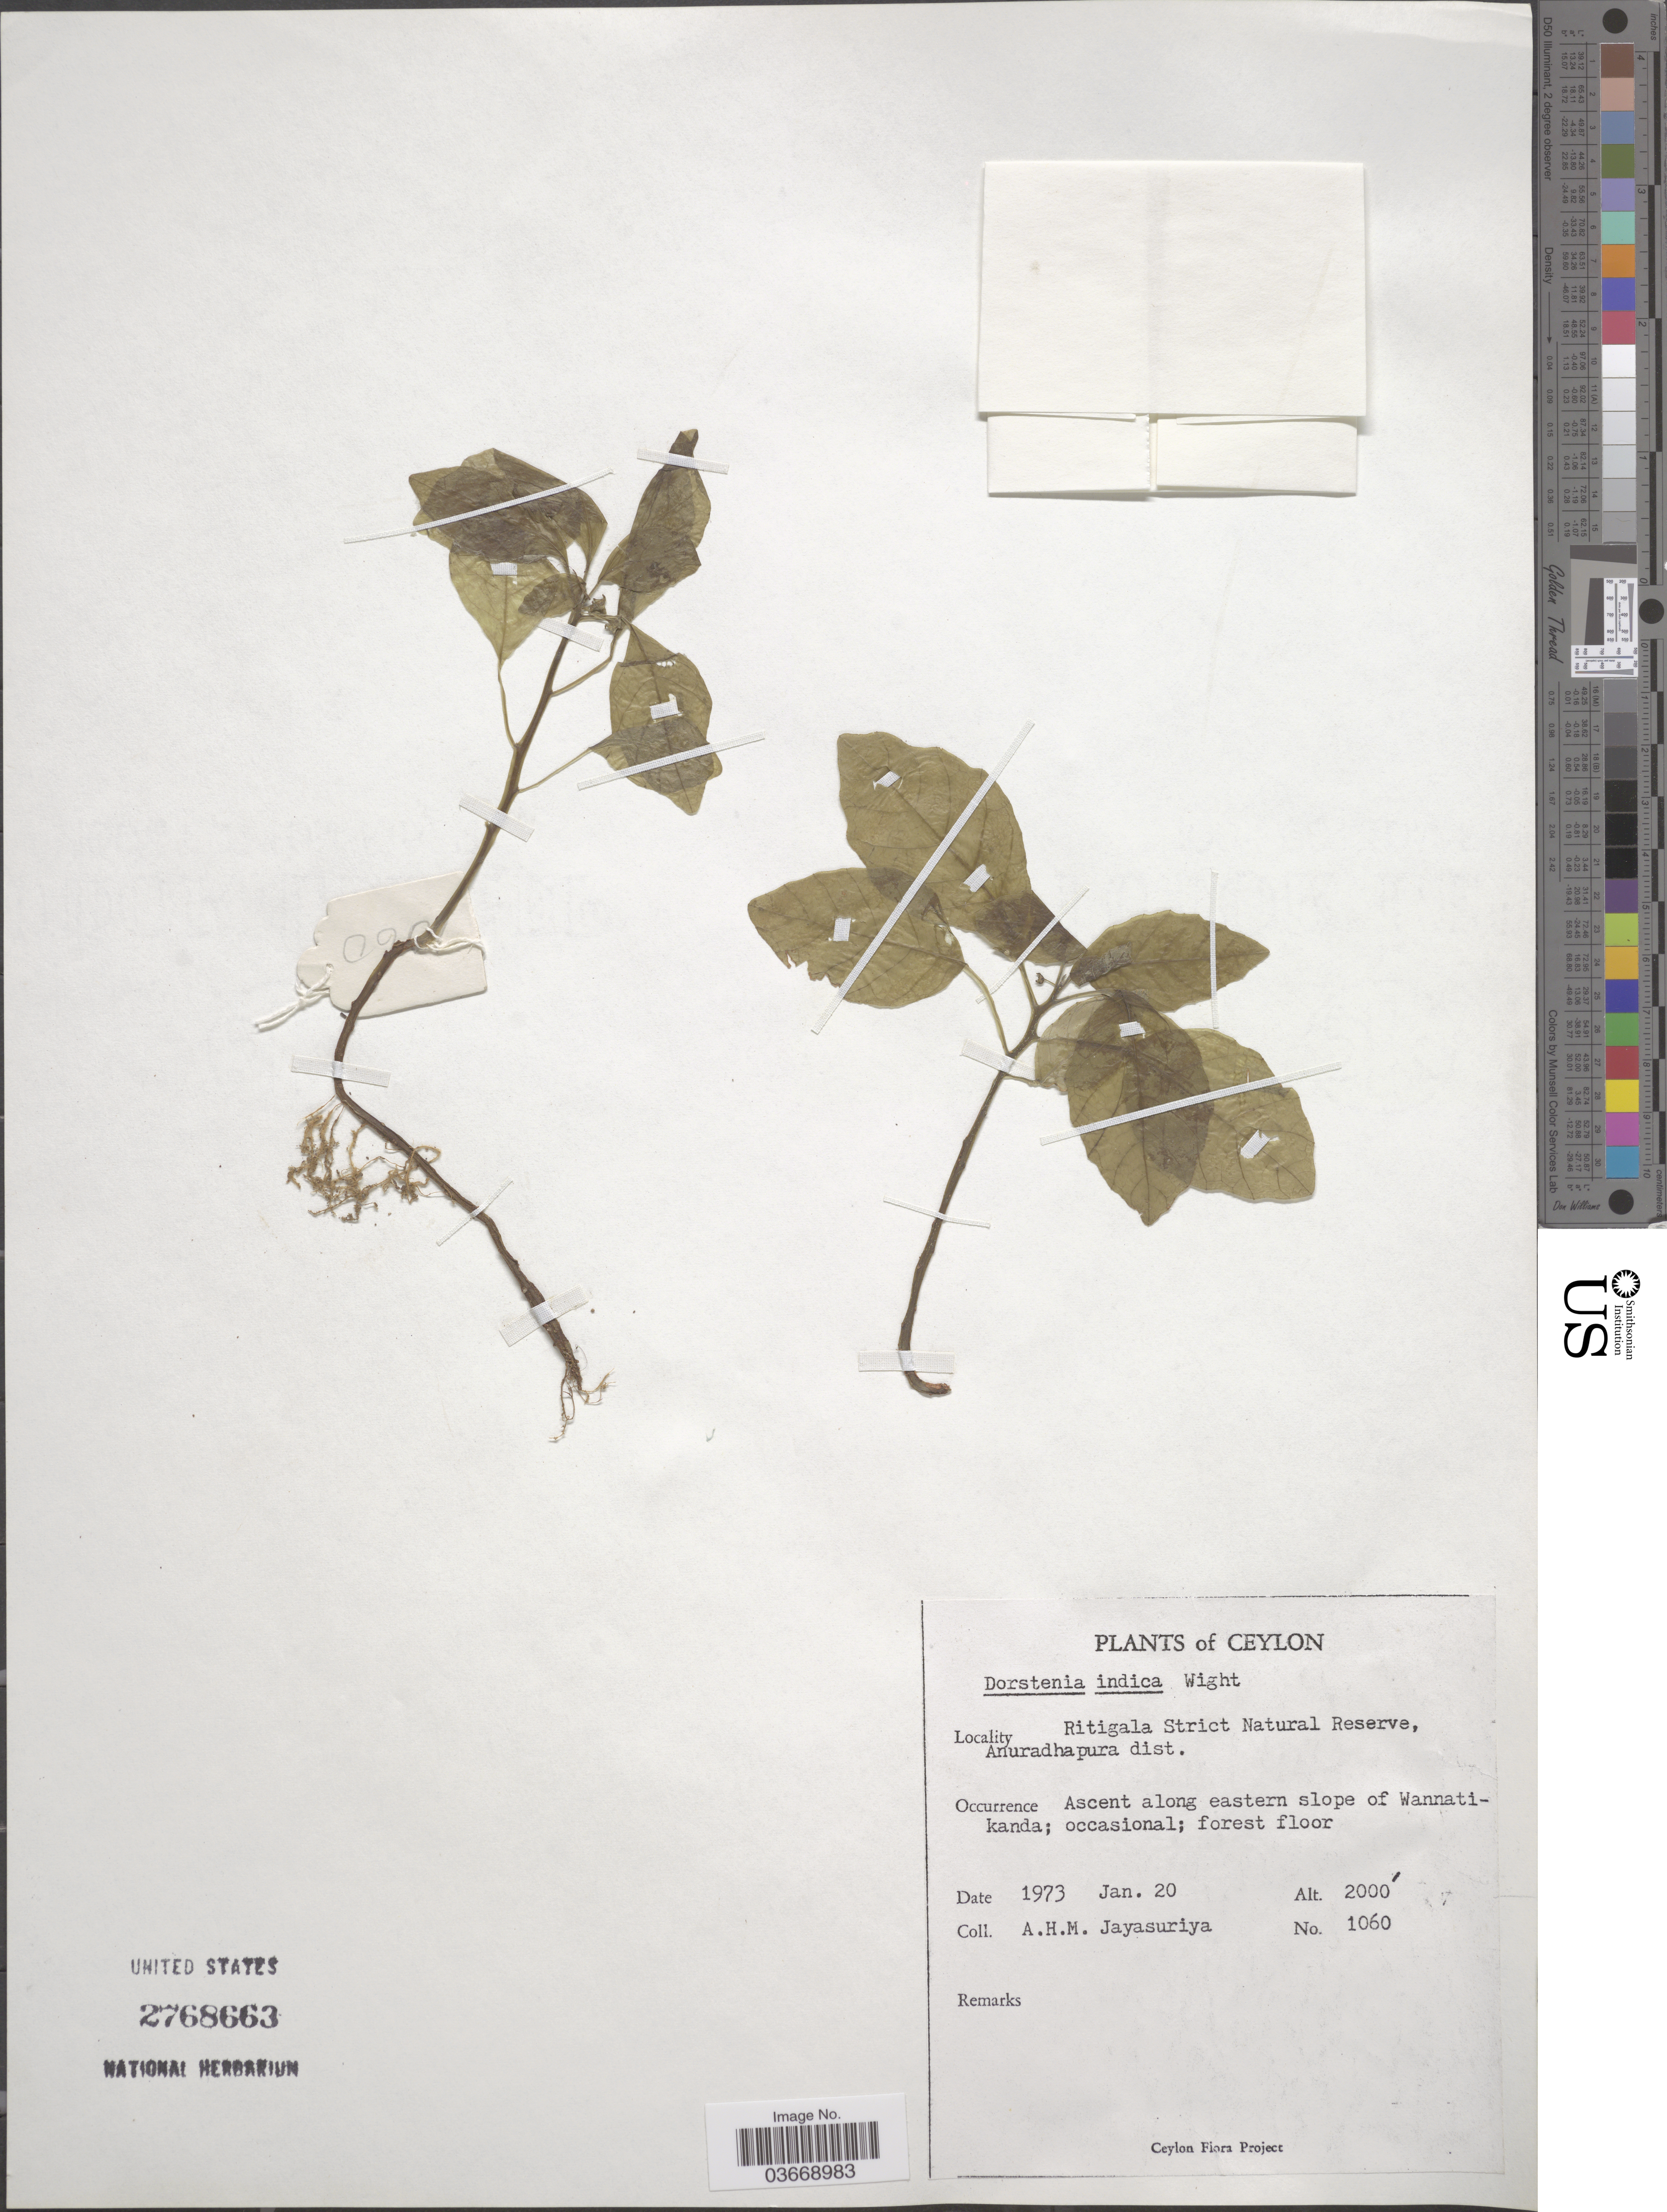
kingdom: Plantae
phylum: Tracheophyta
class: Magnoliopsida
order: Rosales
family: Moraceae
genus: Dorstenia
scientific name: Dorstenia indica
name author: Wight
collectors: A. H. Jayasuriya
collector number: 1060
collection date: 1973-01-20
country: Sri Lanka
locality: Ceylon. Ritigala Strict Natural Reserve, Anuradhapura dist. Ascent along eastern slope of Wannatikanda.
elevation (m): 610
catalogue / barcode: US 2768663